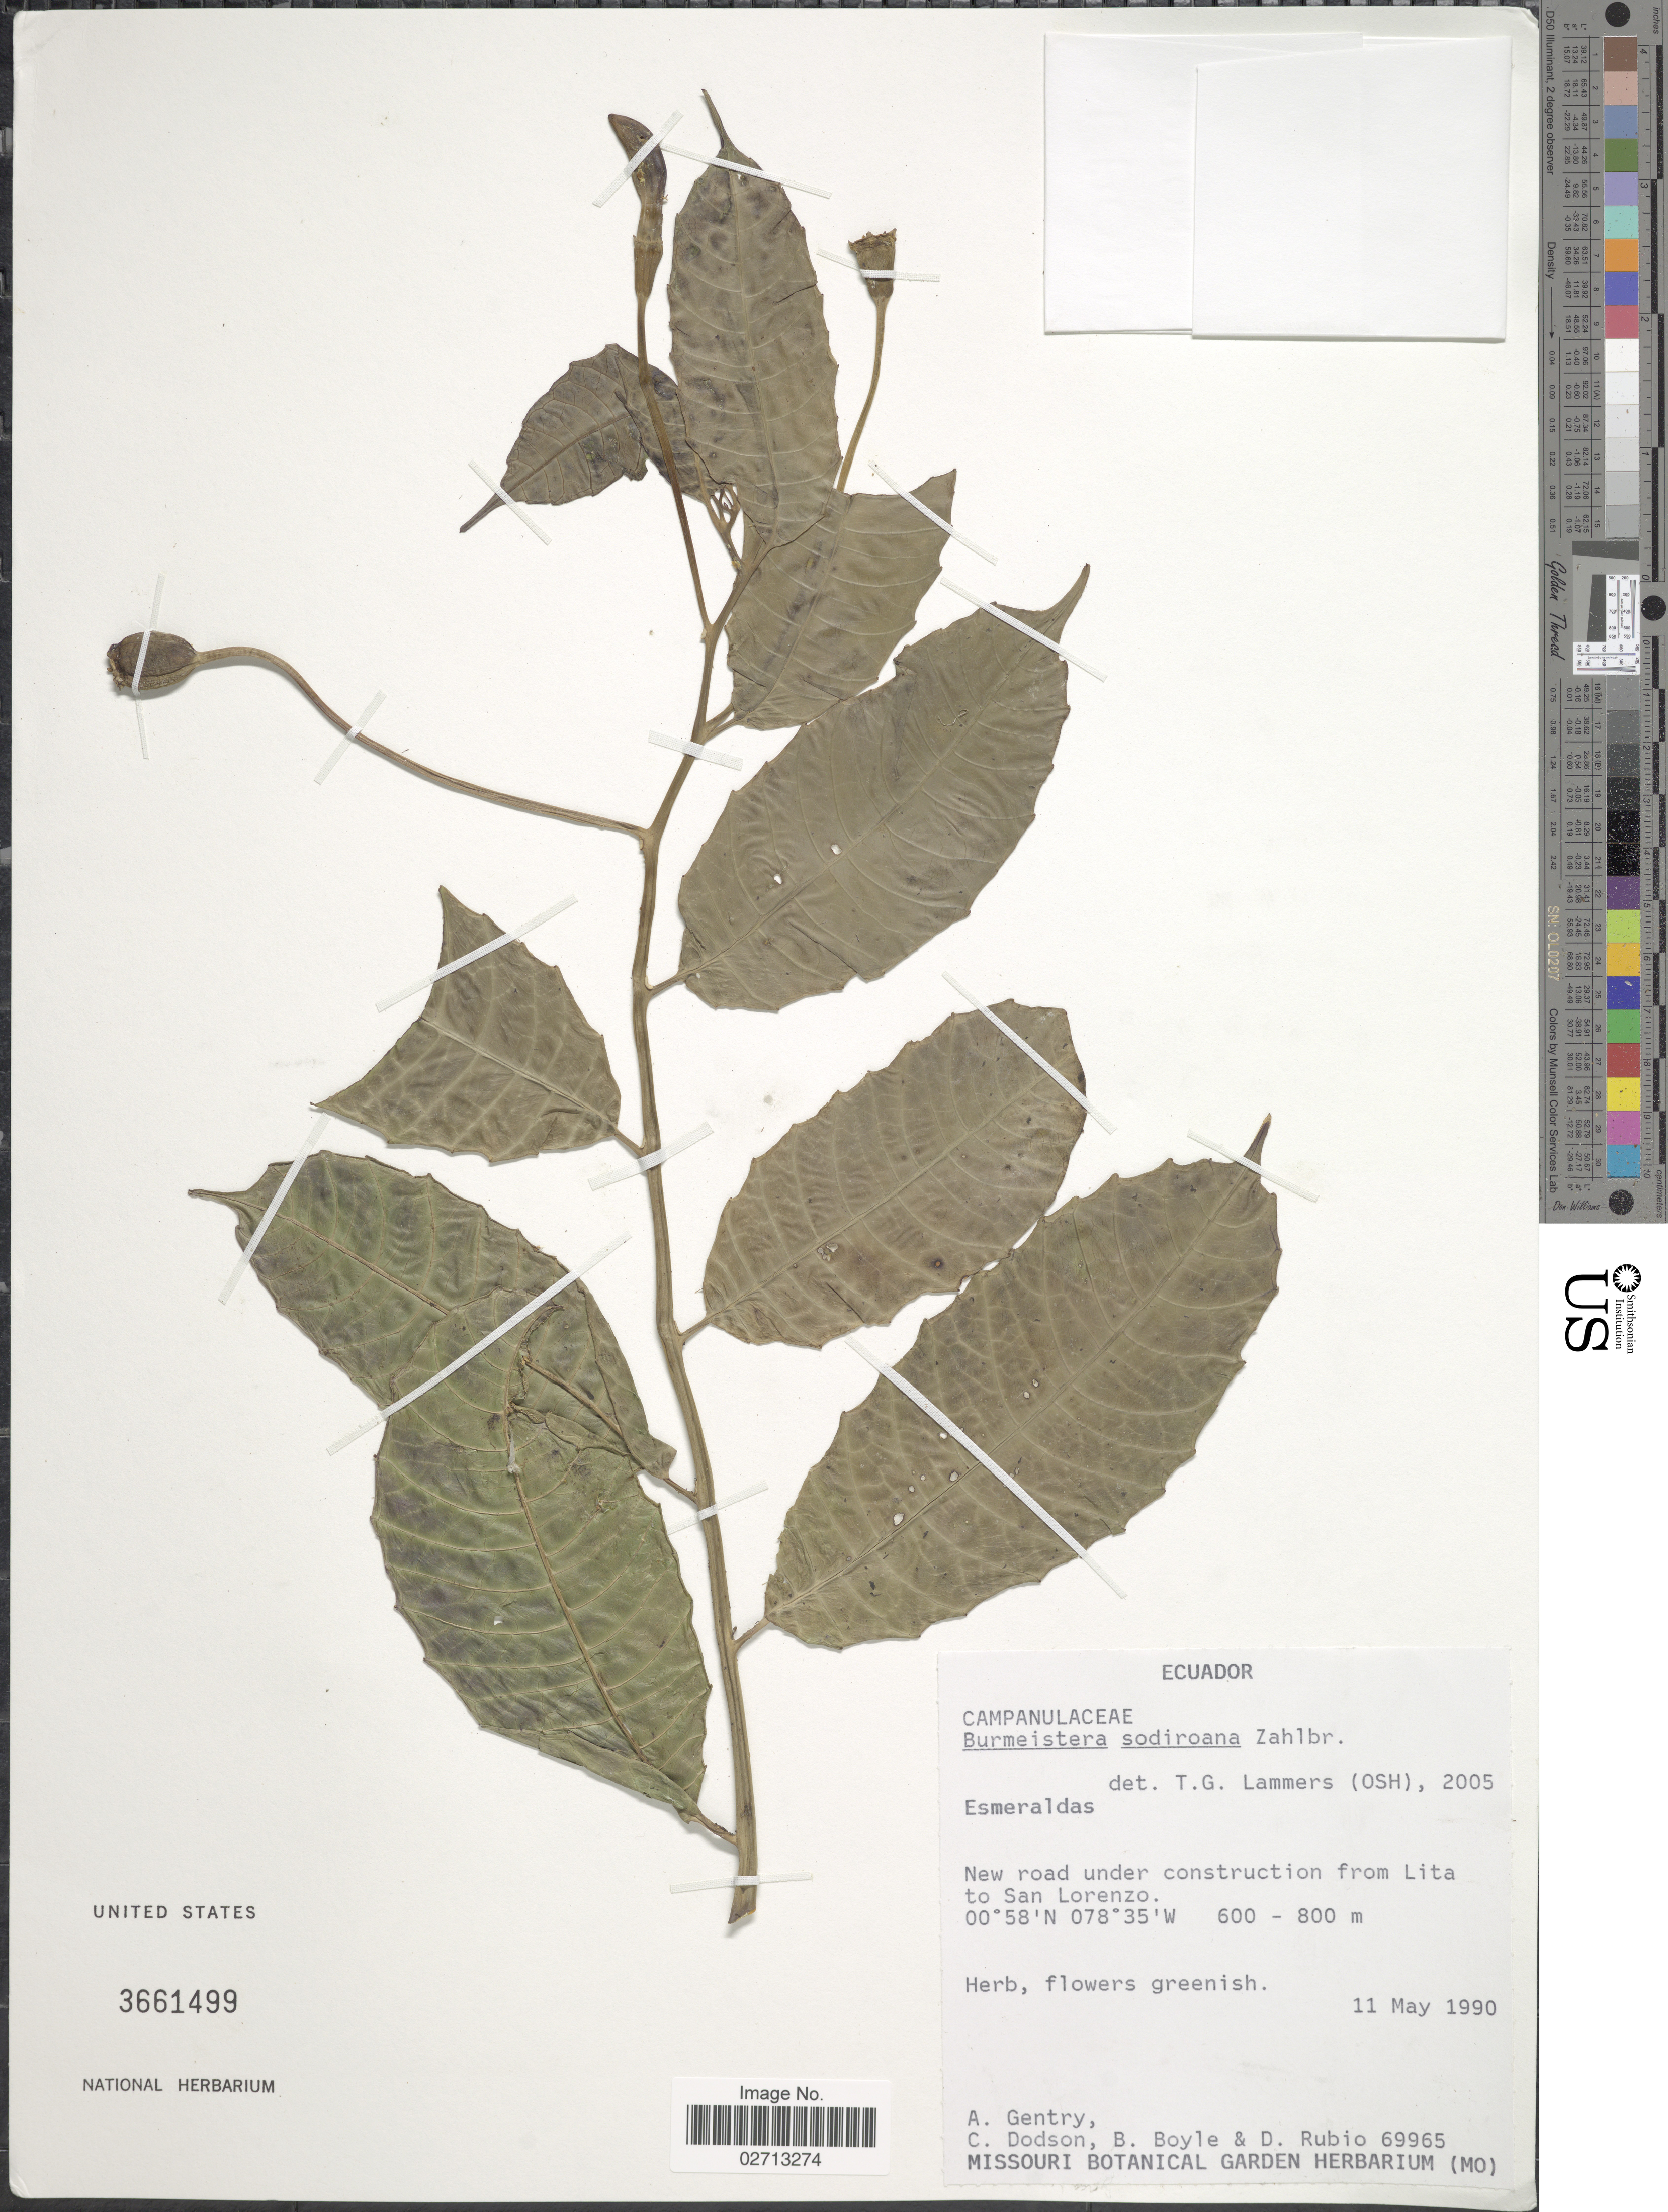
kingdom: Plantae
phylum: Tracheophyta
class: Magnoliopsida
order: Asterales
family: Campanulaceae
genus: Burmeistera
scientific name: Burmeistera sodiroana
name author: Zahlbr.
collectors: A. H. Gentry, C. Dodson, B. Boyle & D. Rubio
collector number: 69965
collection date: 1990-05-11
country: Ecuador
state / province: Esmeraldas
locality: New road under construction from Lita to San Lorenzo.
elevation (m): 600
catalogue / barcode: US 3661499